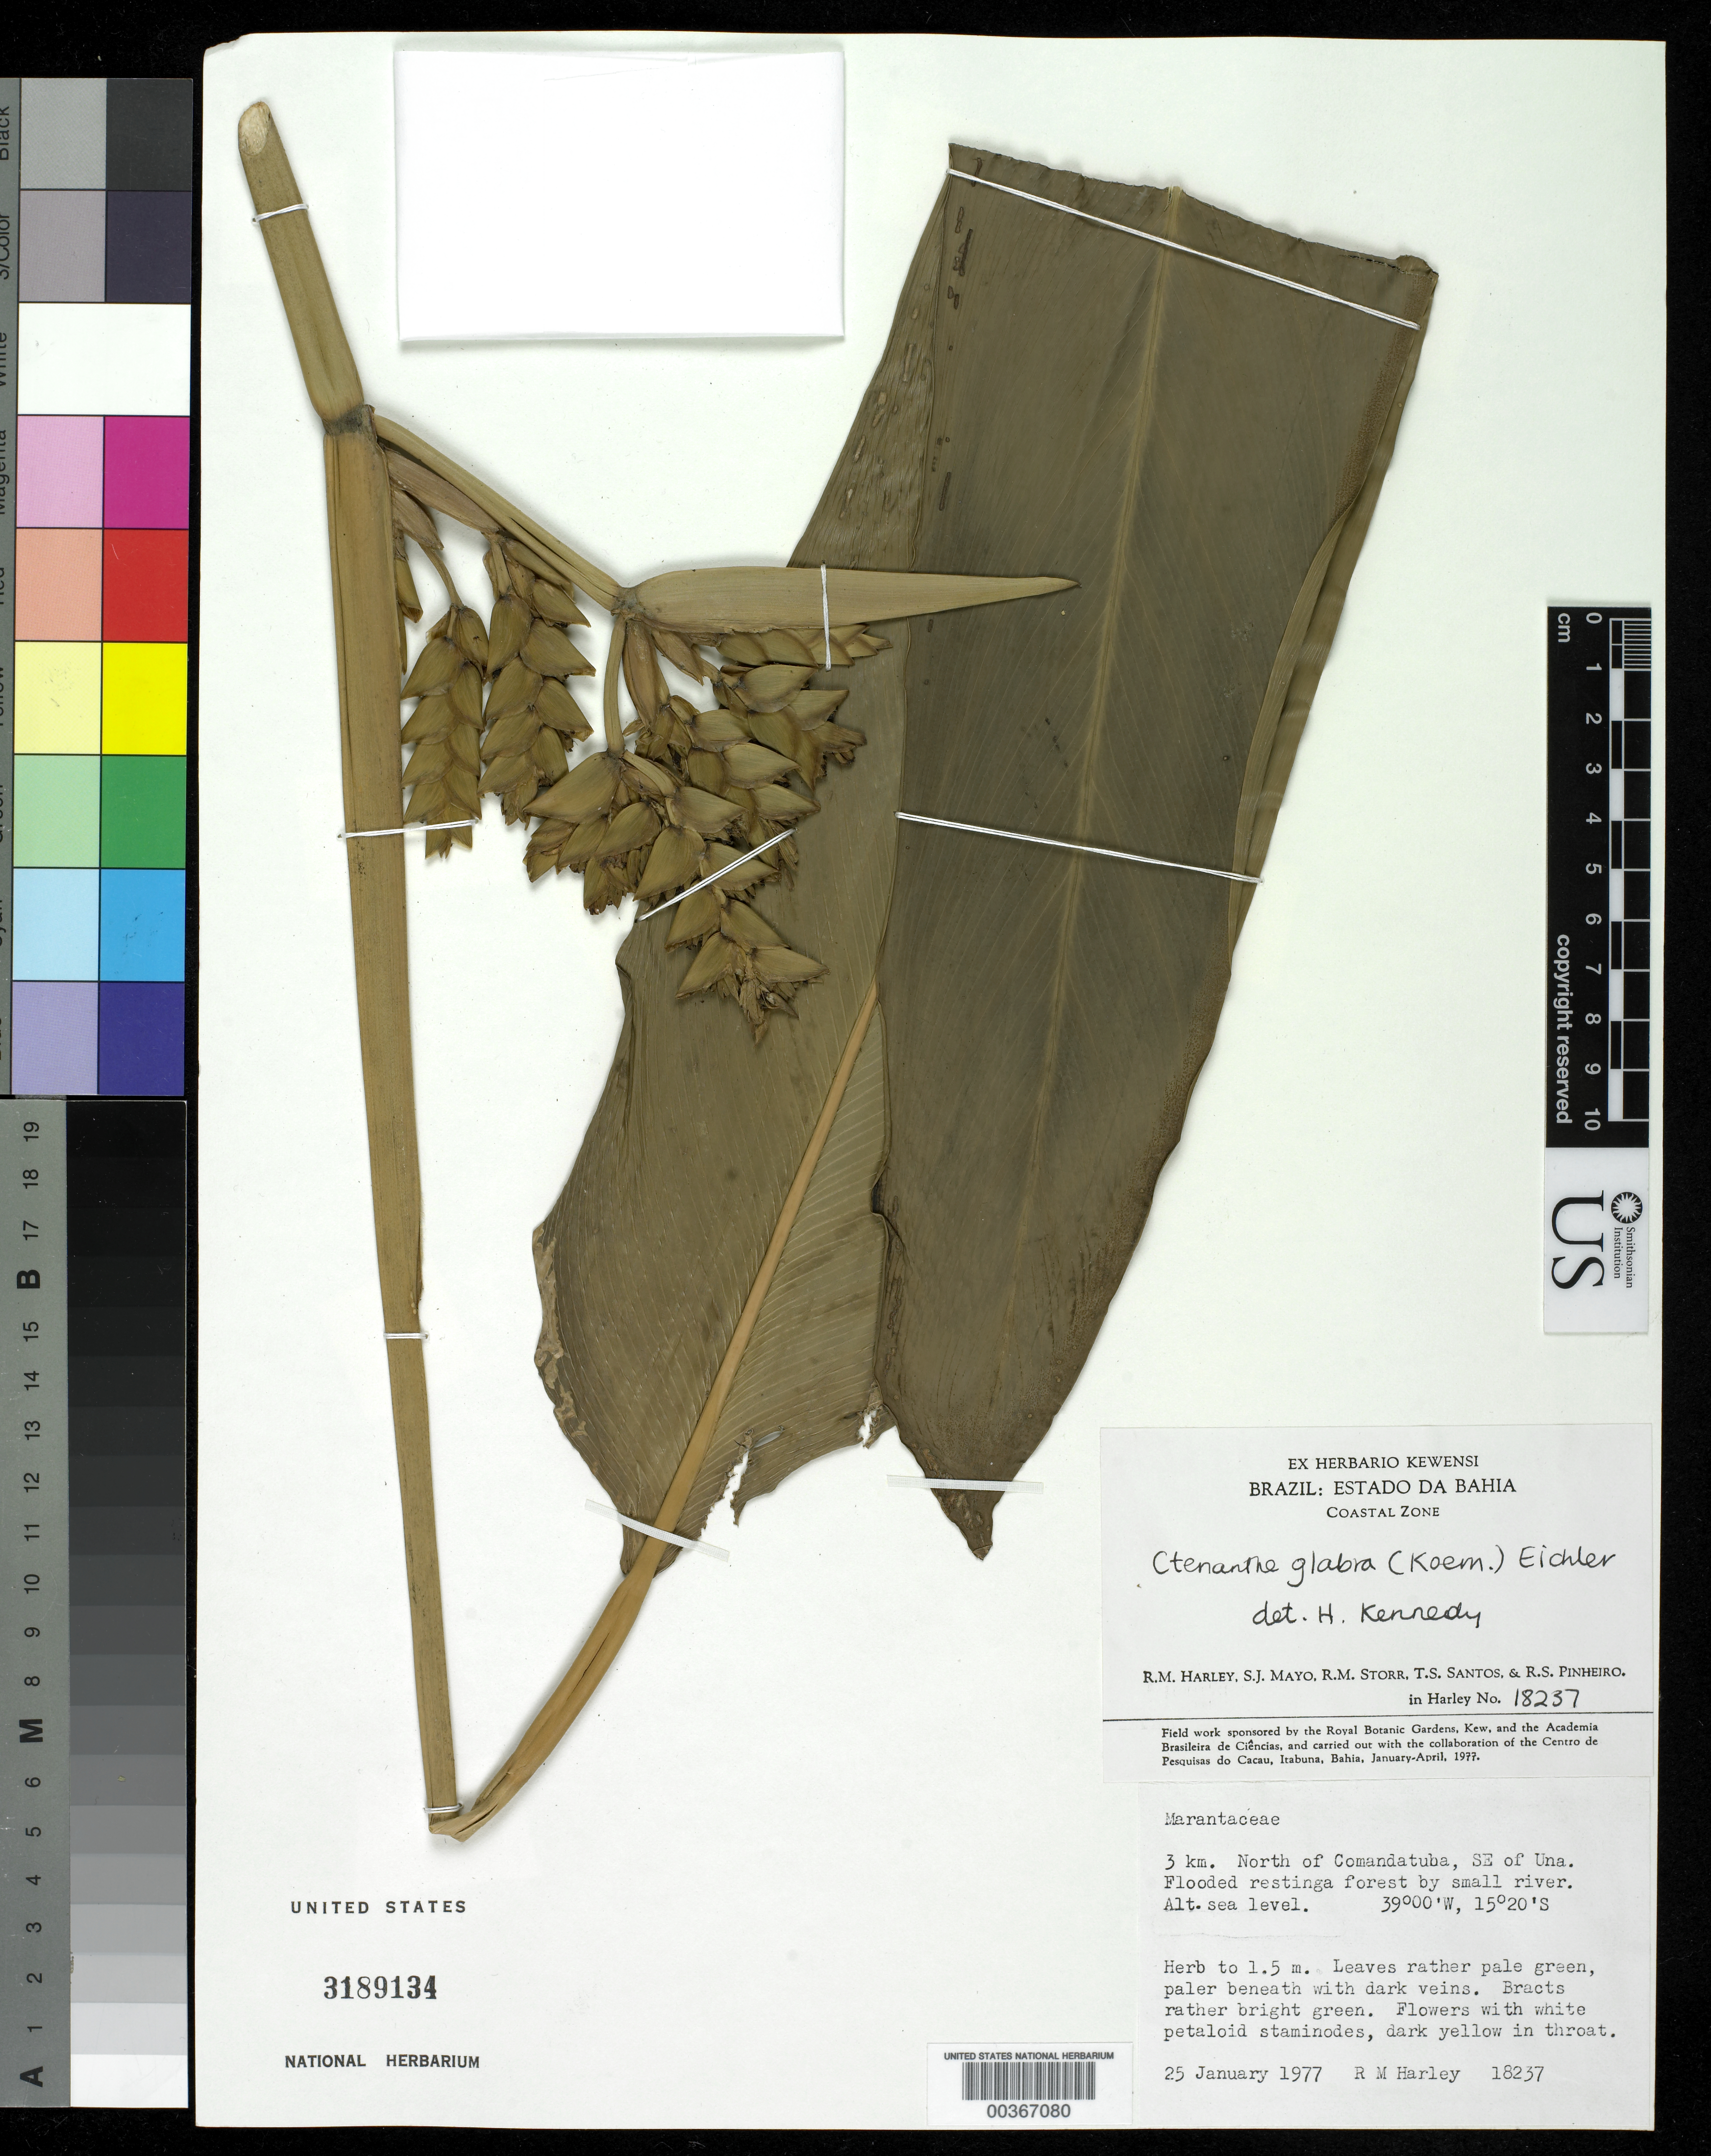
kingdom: Plantae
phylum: Tracheophyta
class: Liliopsida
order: Zingiberales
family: Marantaceae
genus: Ctenanthe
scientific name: Ctenanthe glabra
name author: (Körn.) Eichler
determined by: Kennedy, Helen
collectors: R. M. Harley, S. J. Mayo, R. M. Storr, T. S. Santos & R. S. Pinheiro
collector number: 18237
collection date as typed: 25 Jan 1977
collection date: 1977-01-25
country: Brazil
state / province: Bahia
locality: Coastal zone, 3 km. n of comandatuba, se of una, sea level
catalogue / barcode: US 3189134